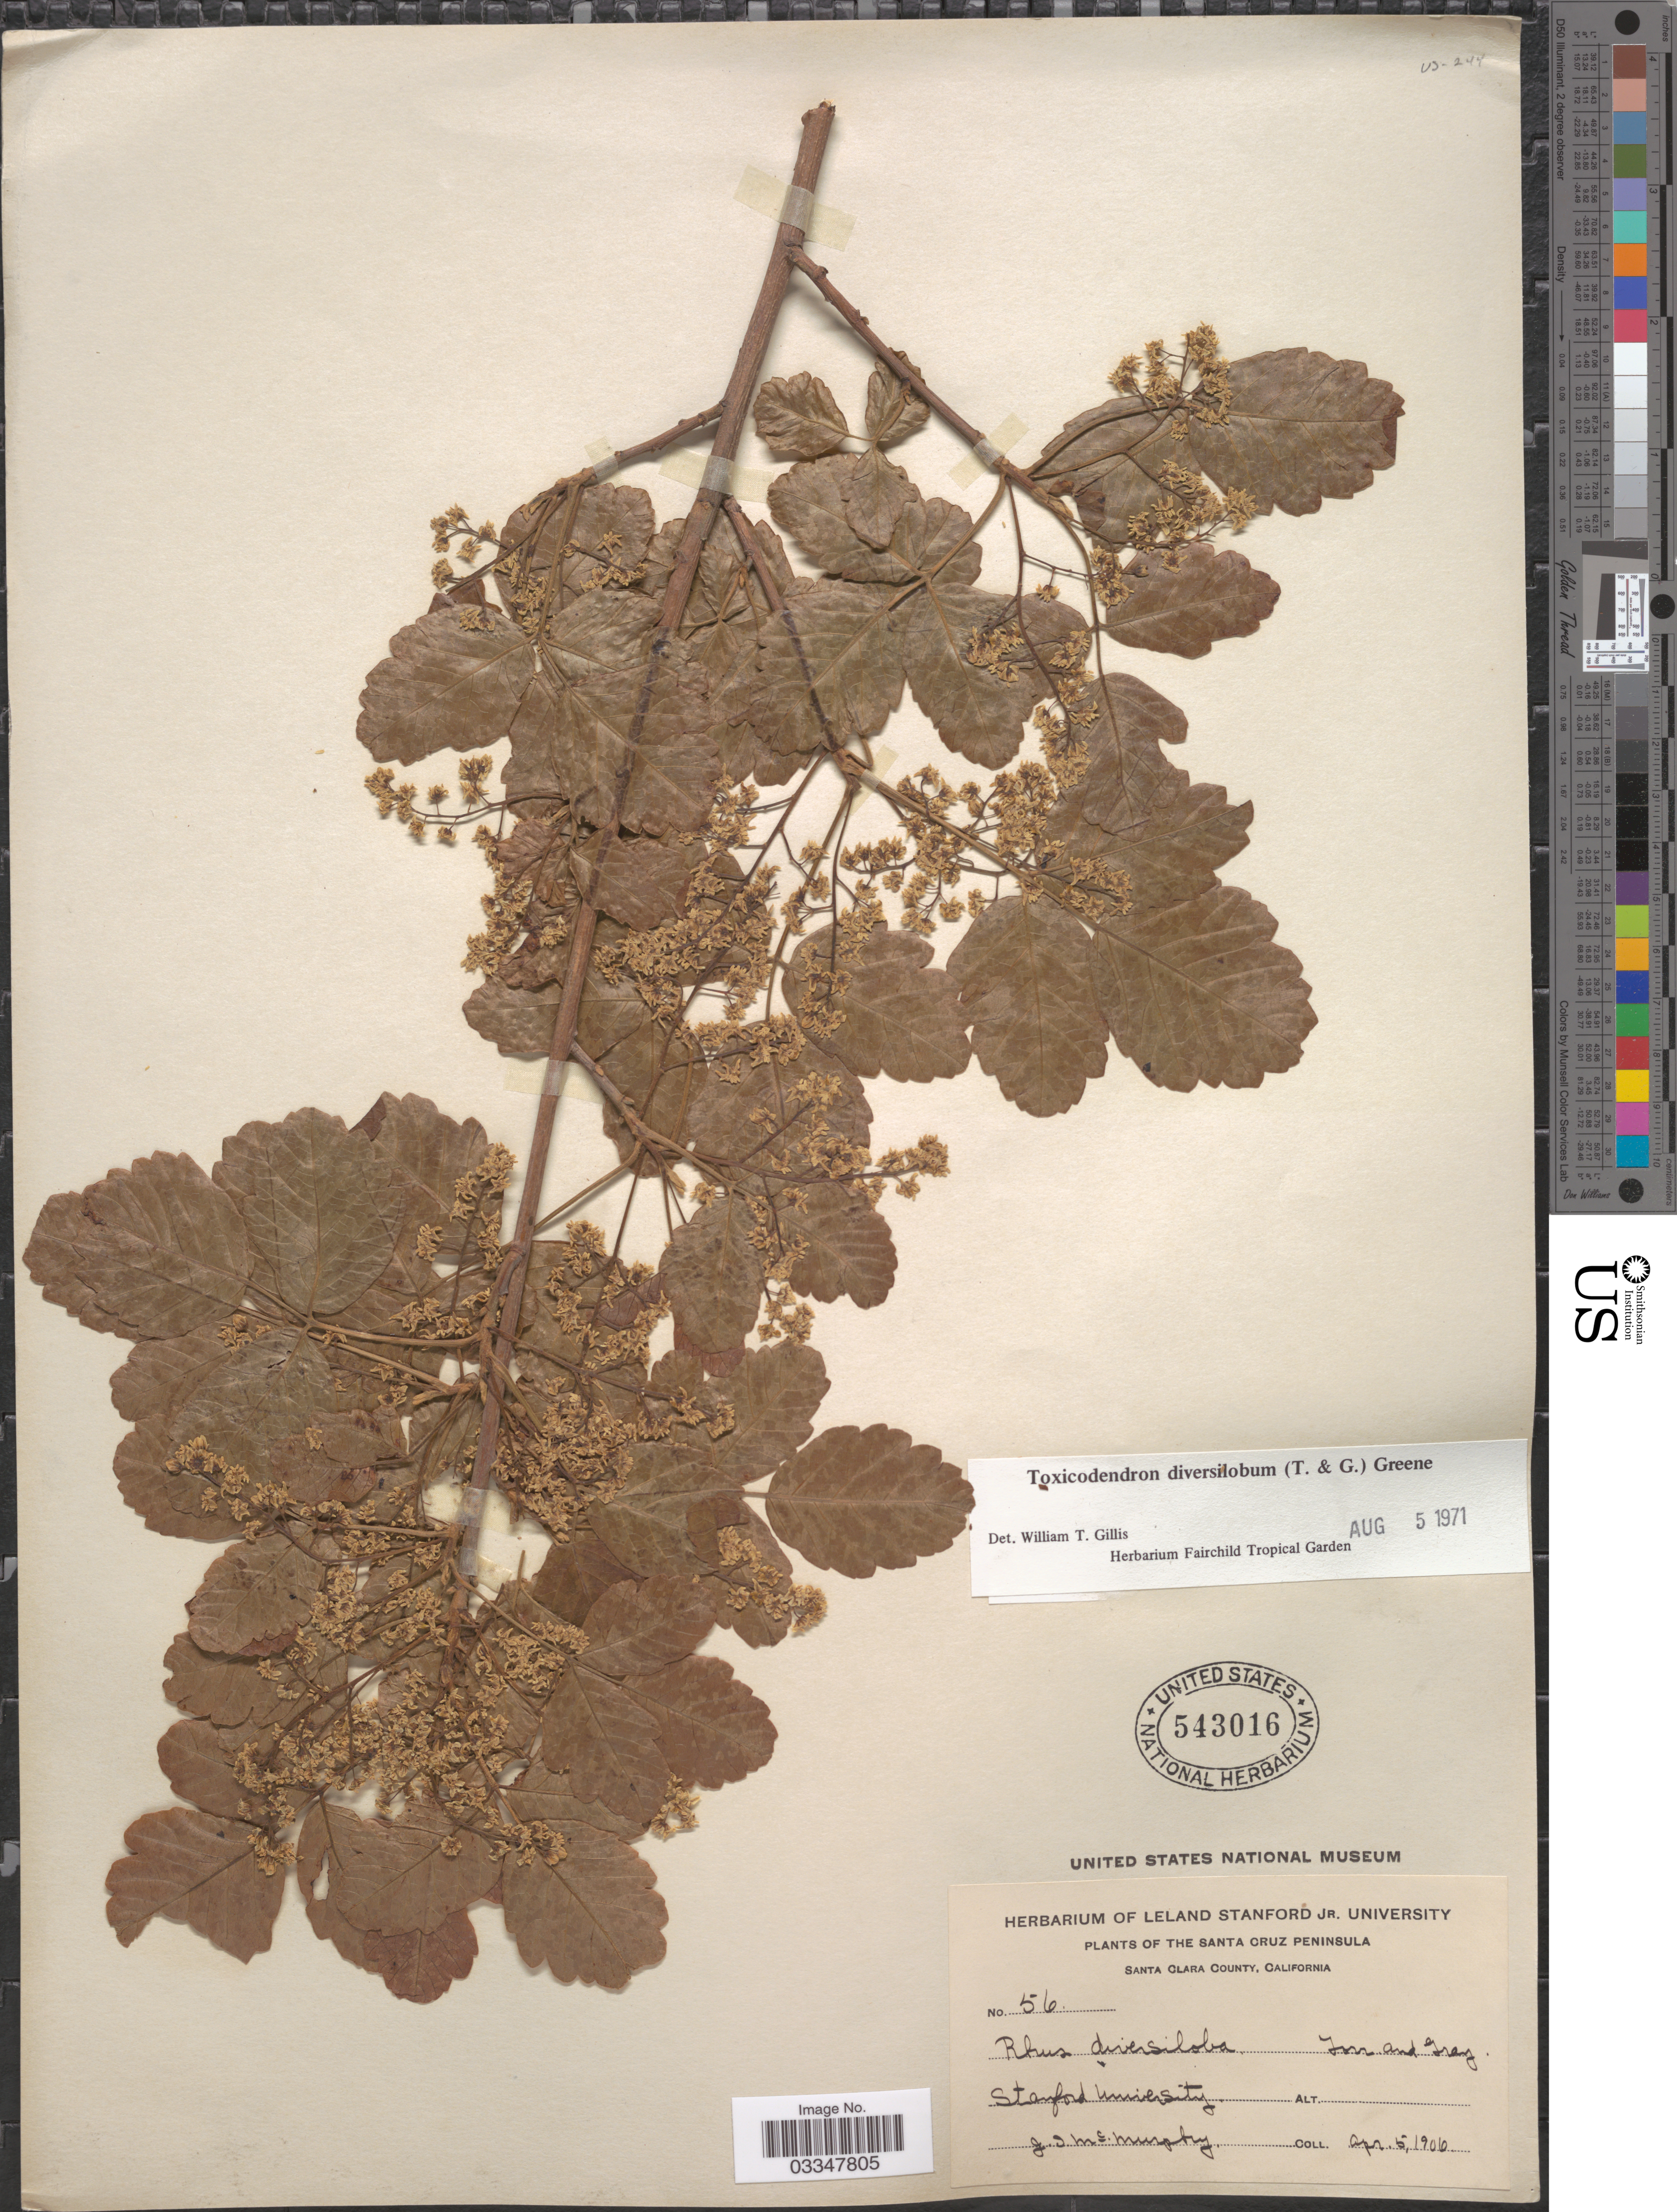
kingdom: Plantae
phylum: Tracheophyta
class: Magnoliopsida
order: Sapindales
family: Anacardiaceae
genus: Toxicodendron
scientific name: Toxicodendron diversilobum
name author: (Torr. & A. Gray) Greene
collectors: J. McMurphy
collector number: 56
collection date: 1906-04-05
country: United States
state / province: California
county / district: Santa Clara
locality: The Santa Cruz Peninsula. Santa Clara County. Stanford University.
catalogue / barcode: US 543016